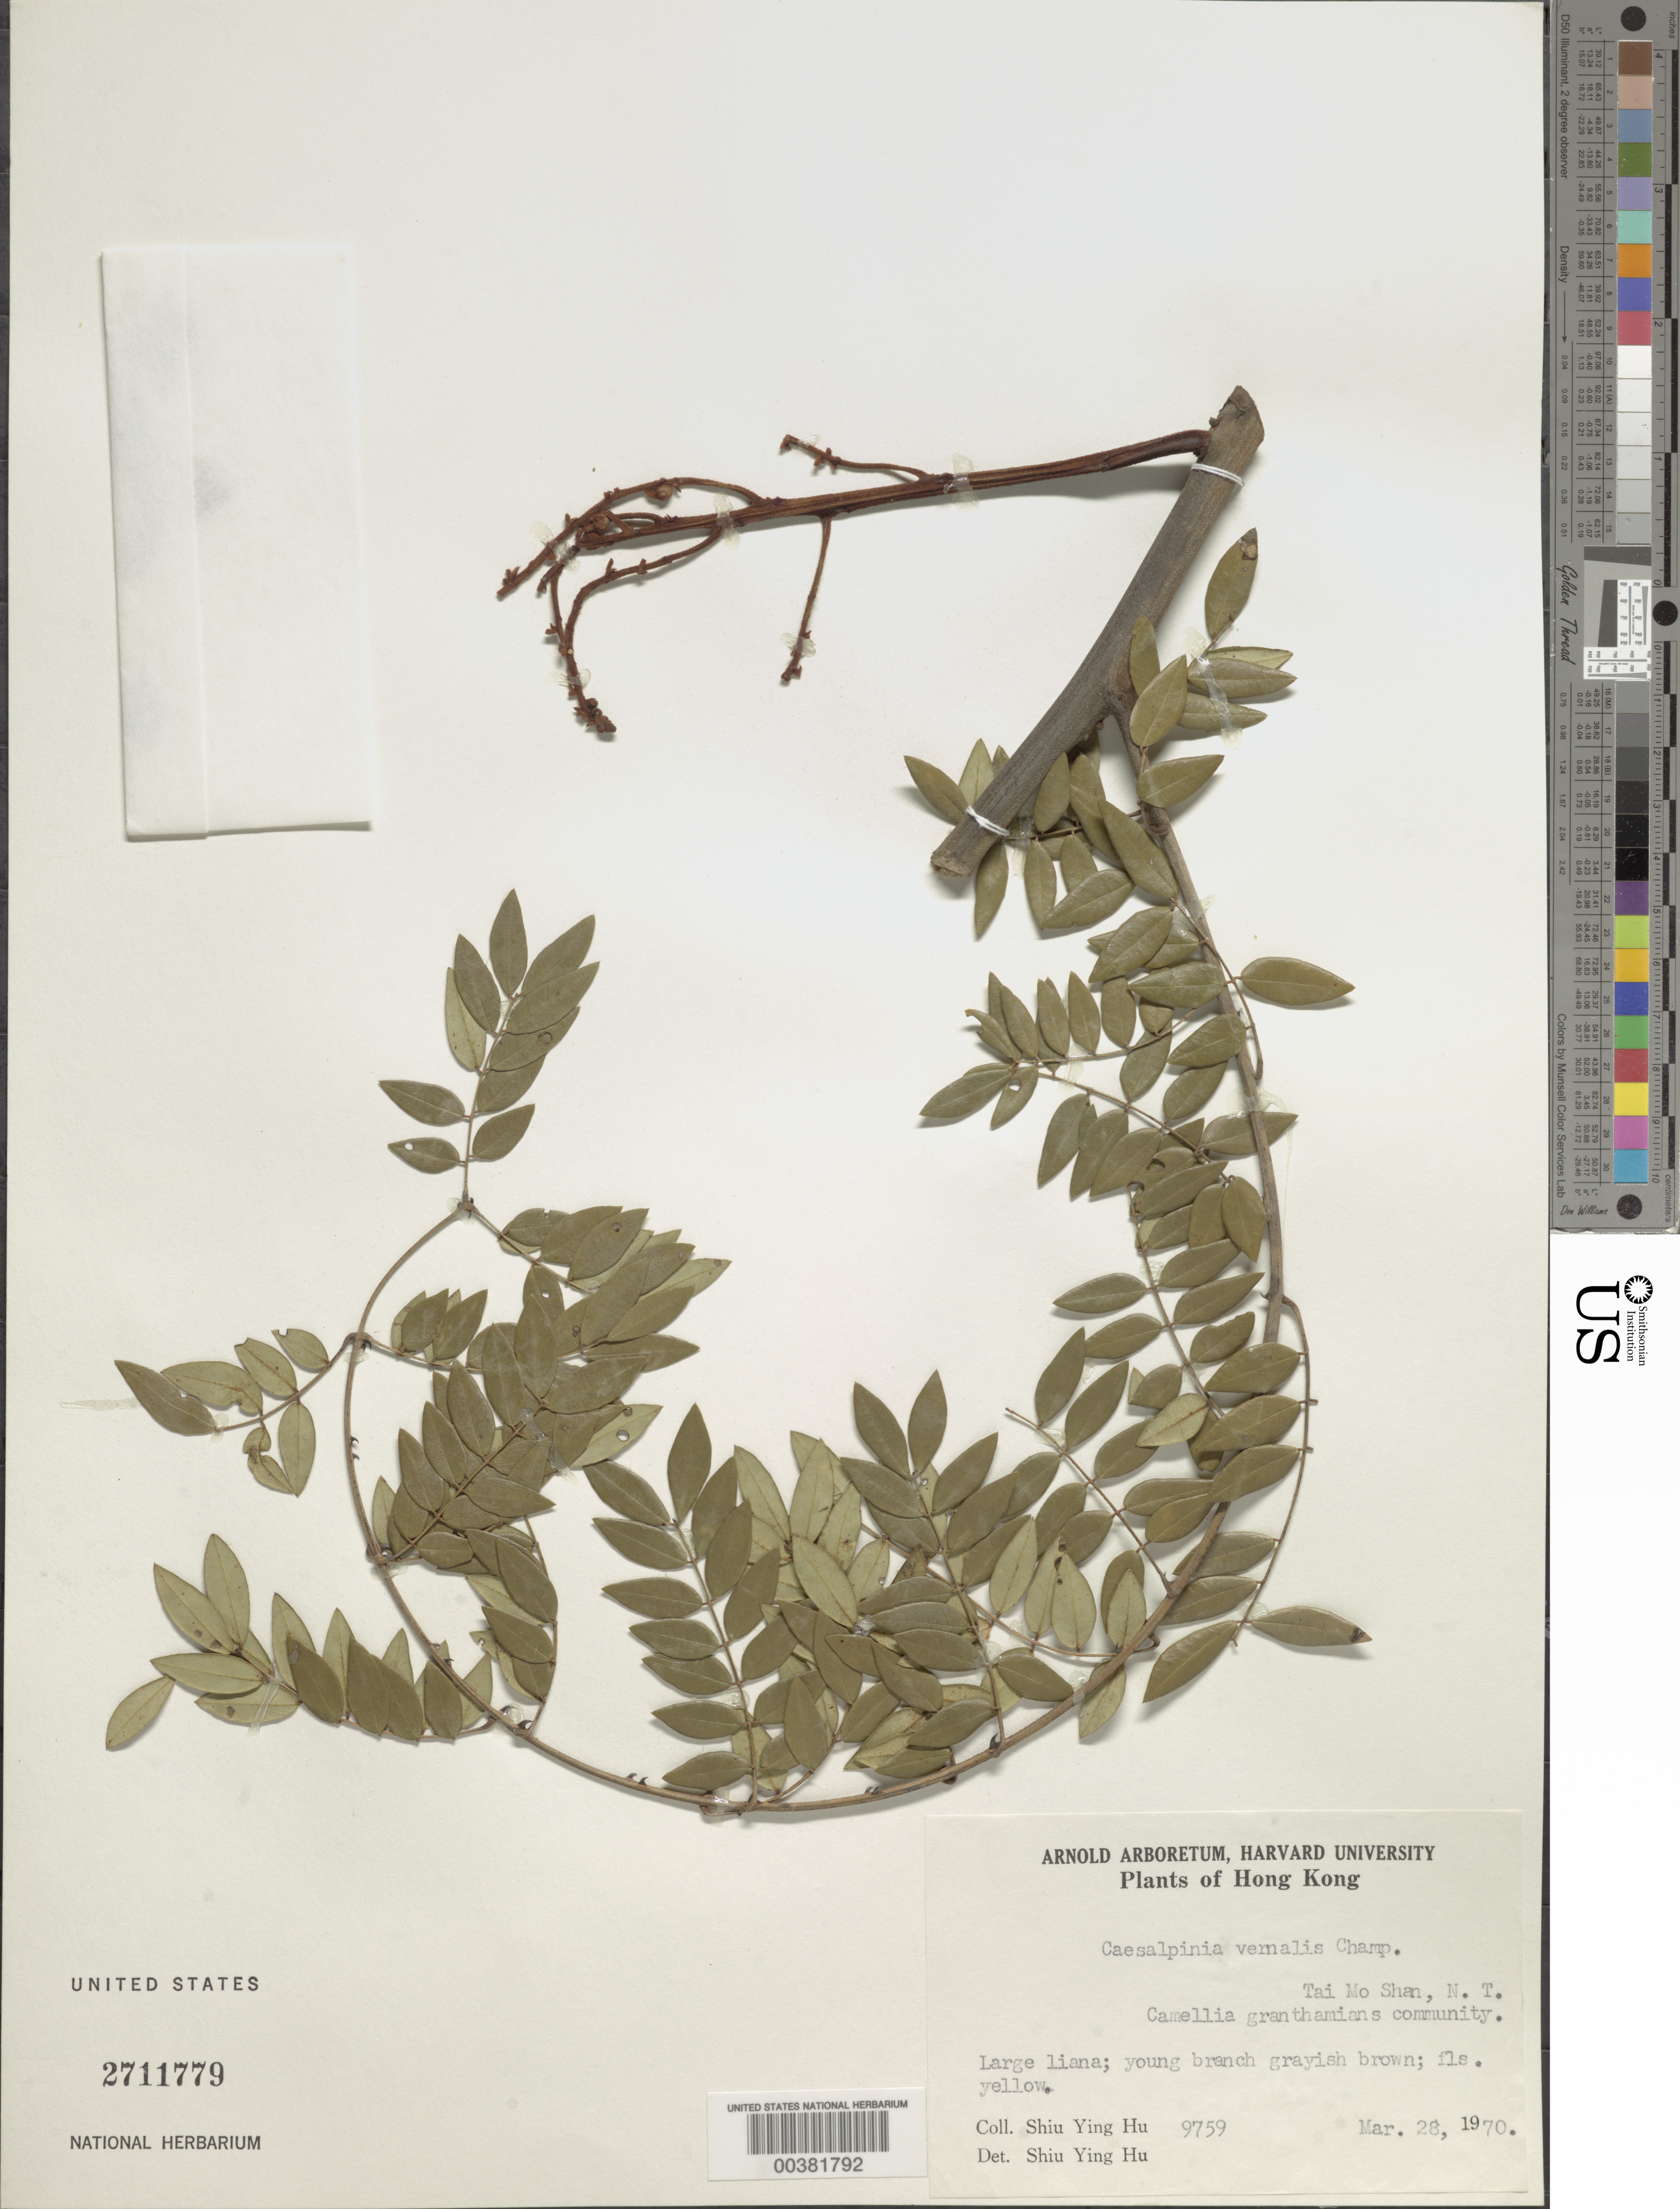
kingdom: Plantae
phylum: Tracheophyta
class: Magnoliopsida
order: Fabales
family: Fabaceae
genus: Ticanto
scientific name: Ticanto vernalis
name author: (Champion ex Benth.) R. Clark & Gagnon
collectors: S. Y. Hu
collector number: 9759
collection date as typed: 28 Mar 1970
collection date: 1970-03-28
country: China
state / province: Hong Kong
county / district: New Territories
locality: Tai mo shan ; camellia granthamians community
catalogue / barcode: US 2711779